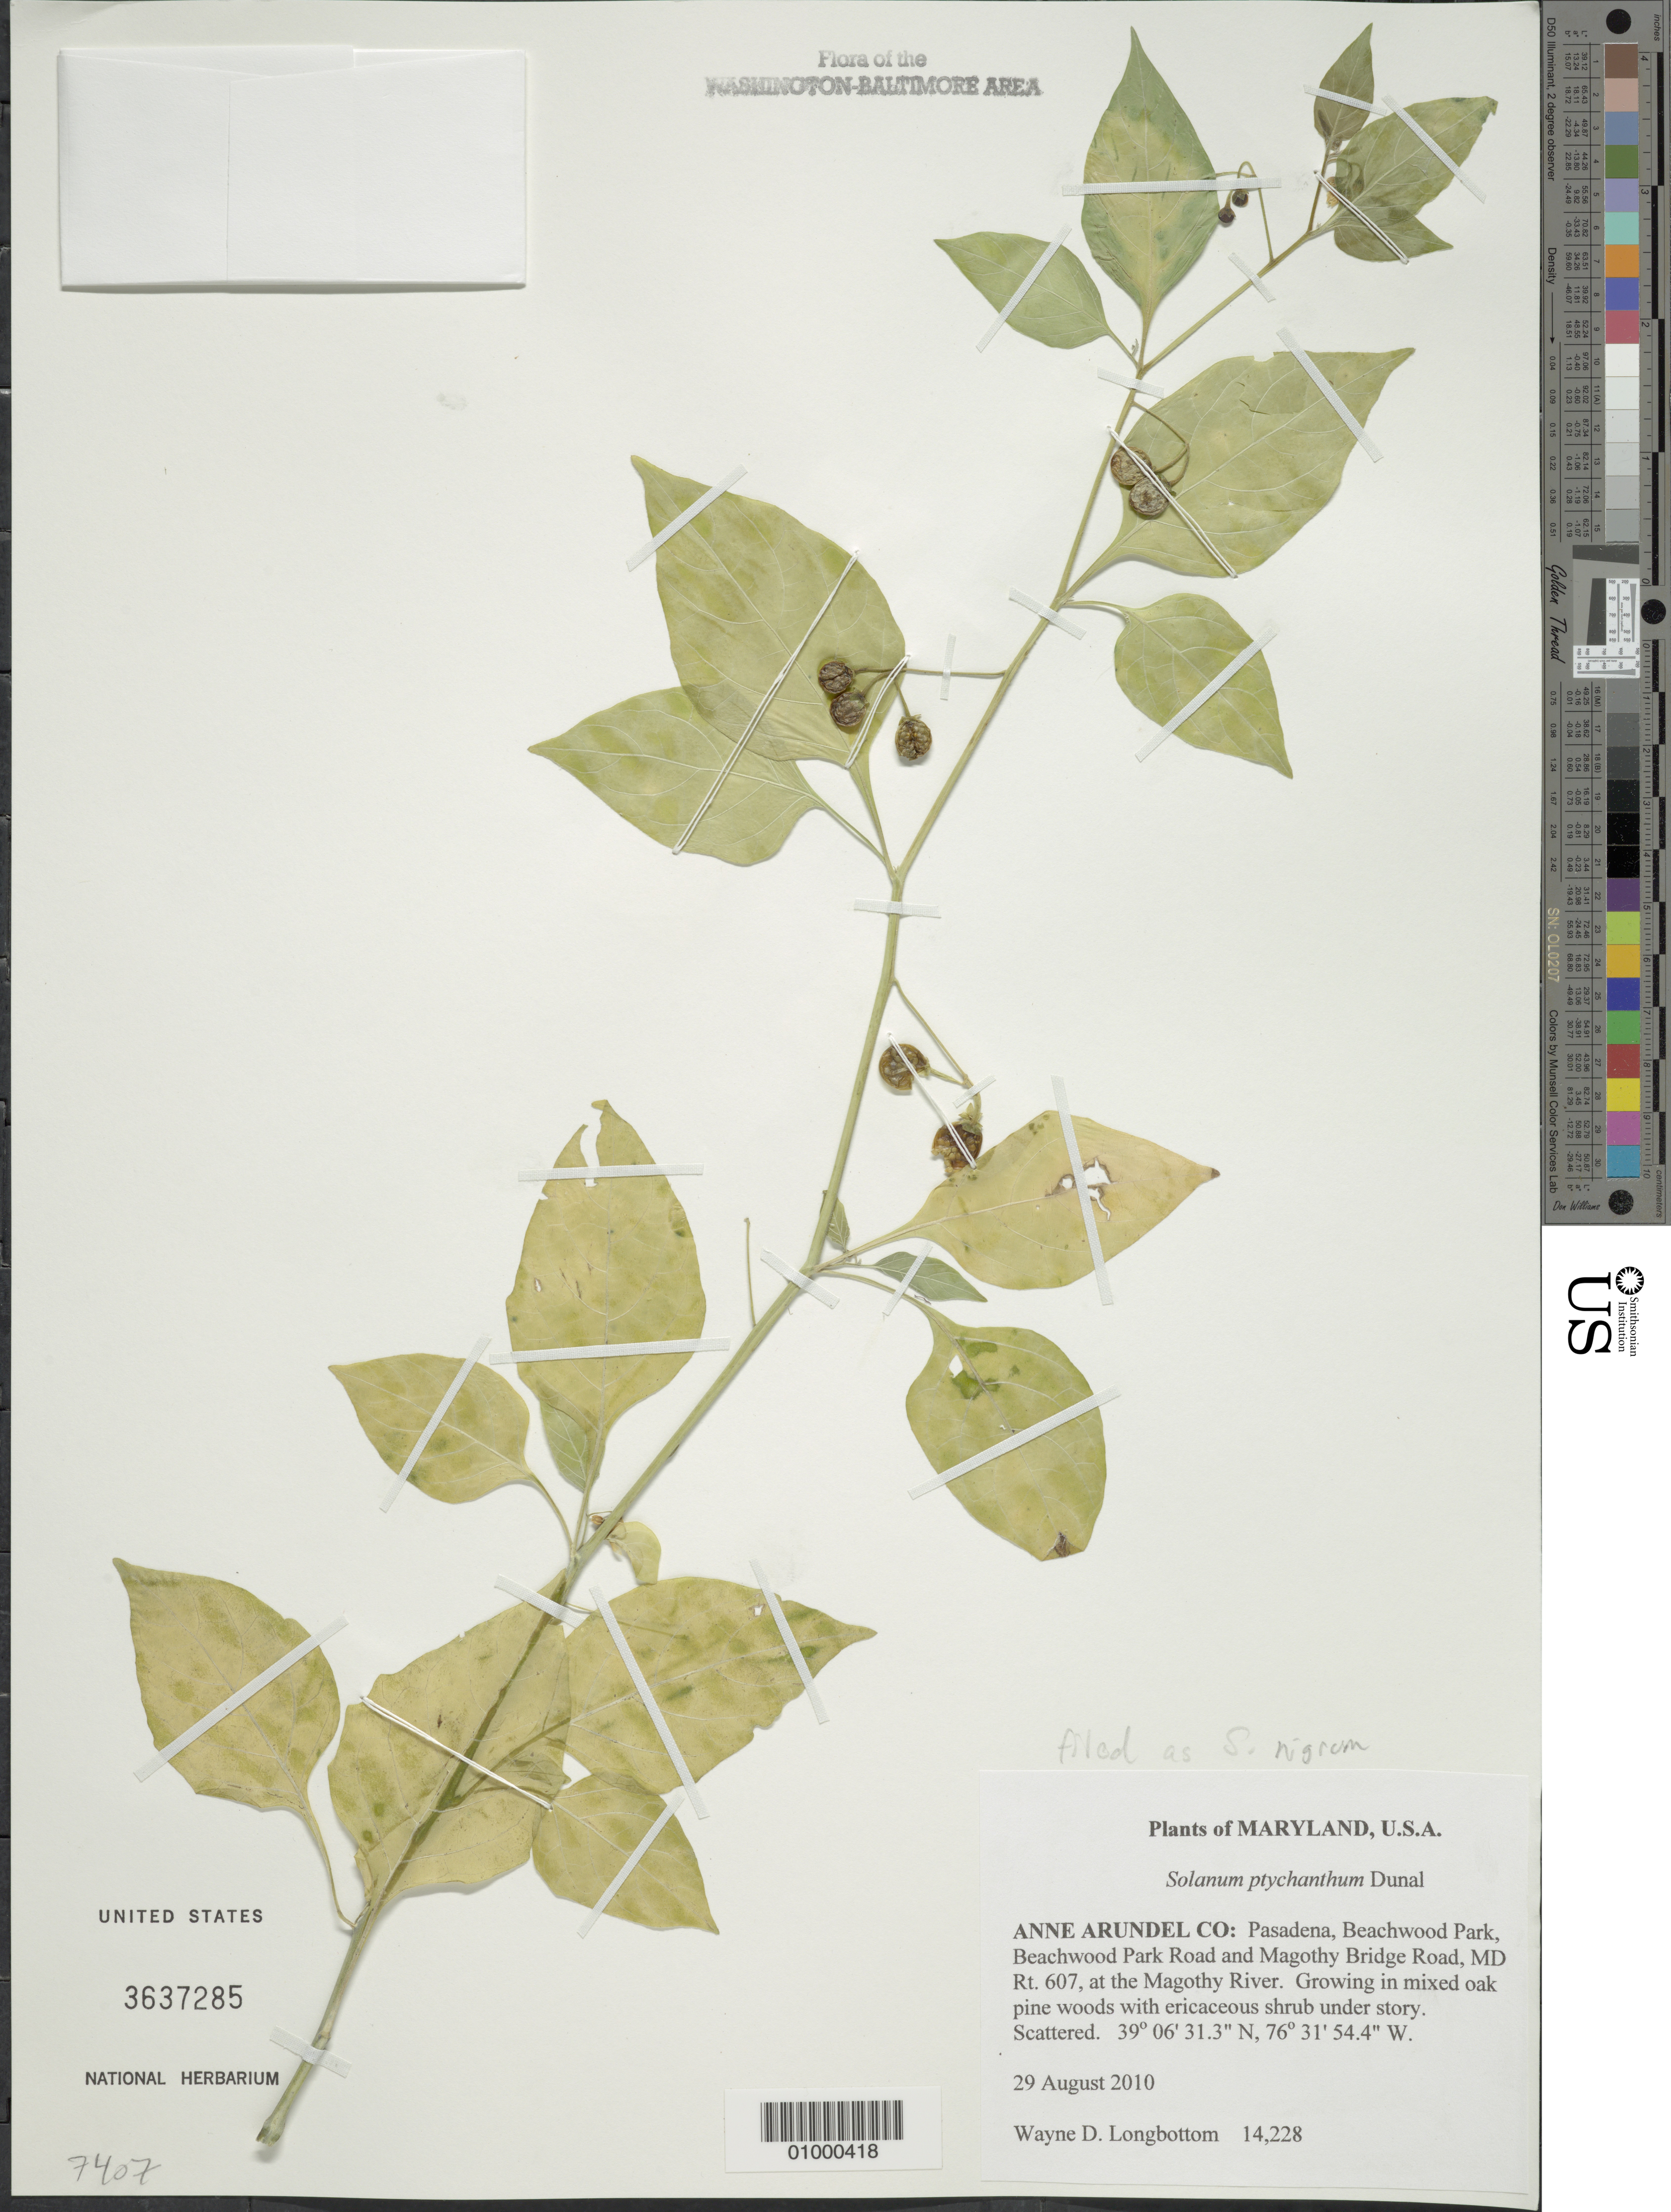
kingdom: Plantae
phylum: Tracheophyta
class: Magnoliopsida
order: Solanales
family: Solanaceae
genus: Solanum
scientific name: Solanum emulans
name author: Raf.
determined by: Knapp, S. D.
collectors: W. D. Longbottom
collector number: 14228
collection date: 2010-08-29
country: United States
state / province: Maryland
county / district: Anne Arundel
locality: Pasadena, Beachwood Park, Beachwood Park Road and Magothy Bridge Road, MD Rt. 607, at the Magothy River. Growing in mixed oak pine woods with ericaceous shrub under story.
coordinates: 39 06 31.3 N, 76 31 54.4 W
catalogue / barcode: US 3637285